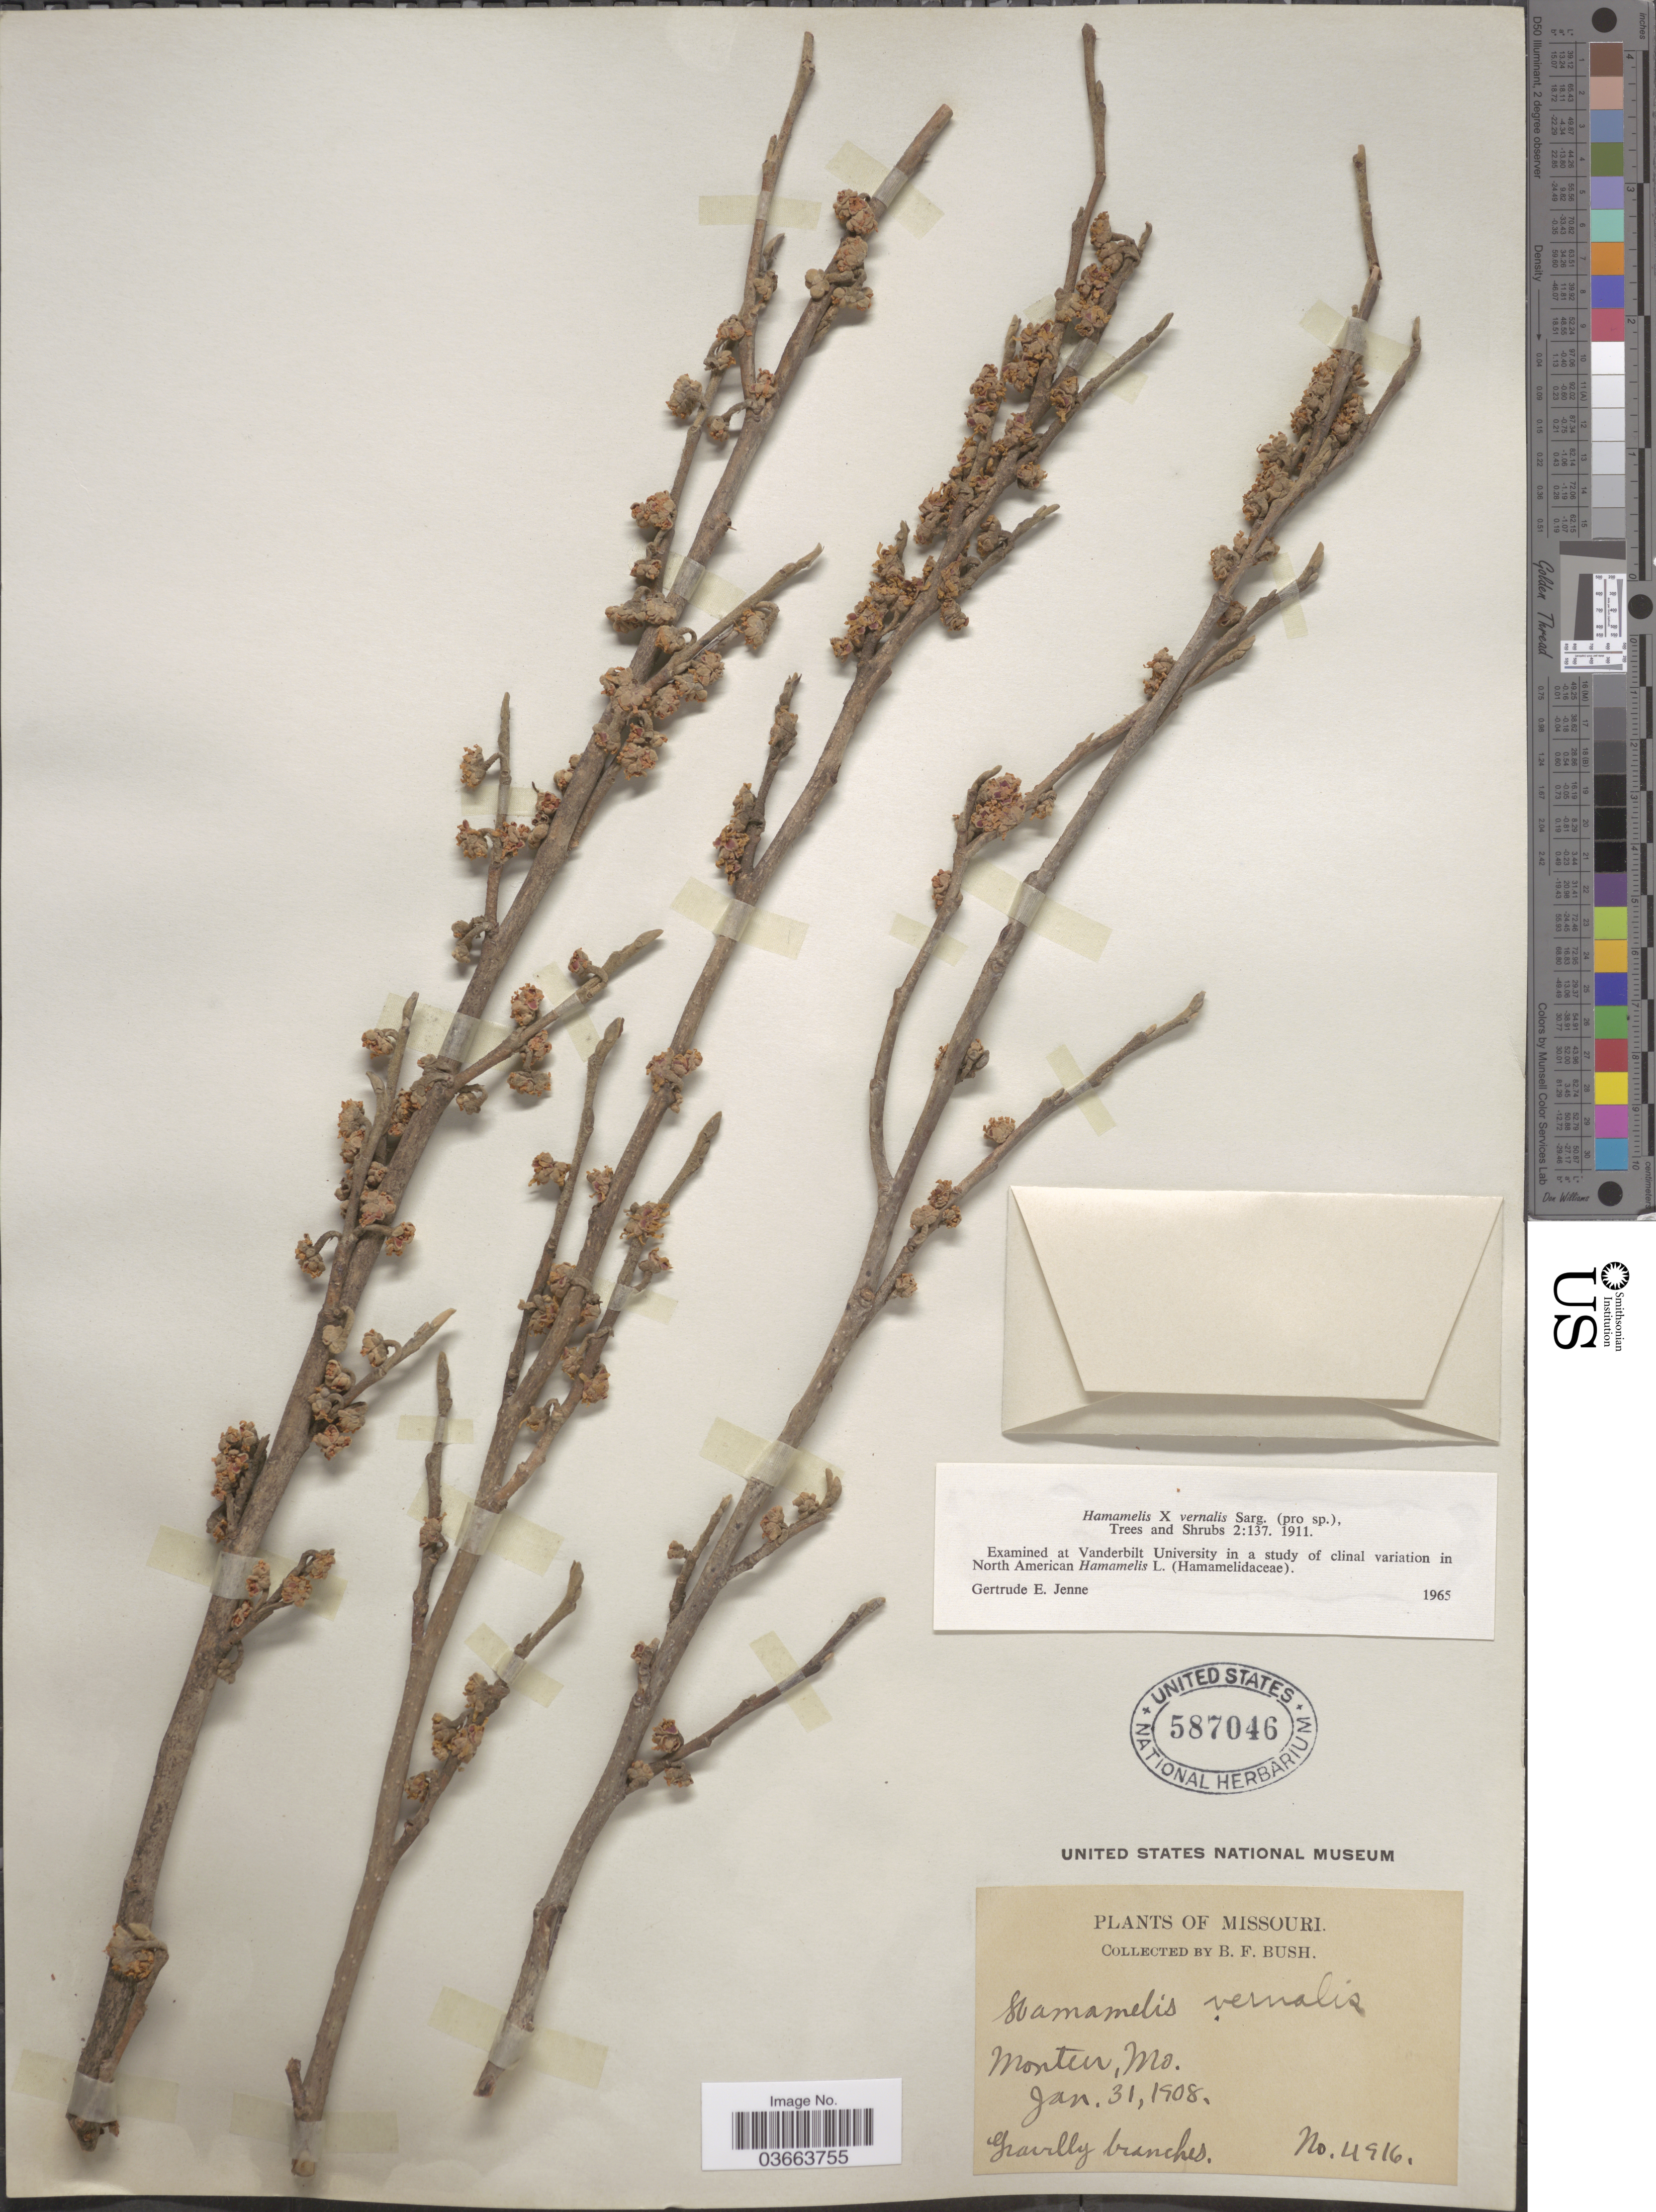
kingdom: Plantae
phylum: Tracheophyta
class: Magnoliopsida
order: Saxifragales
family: Hamamelidaceae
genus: Hamamelis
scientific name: Hamamelis vernalis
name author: Sarg.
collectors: B. F. Bush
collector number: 4916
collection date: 1908-01-31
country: United States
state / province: Missouri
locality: Monteer.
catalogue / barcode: US 587046